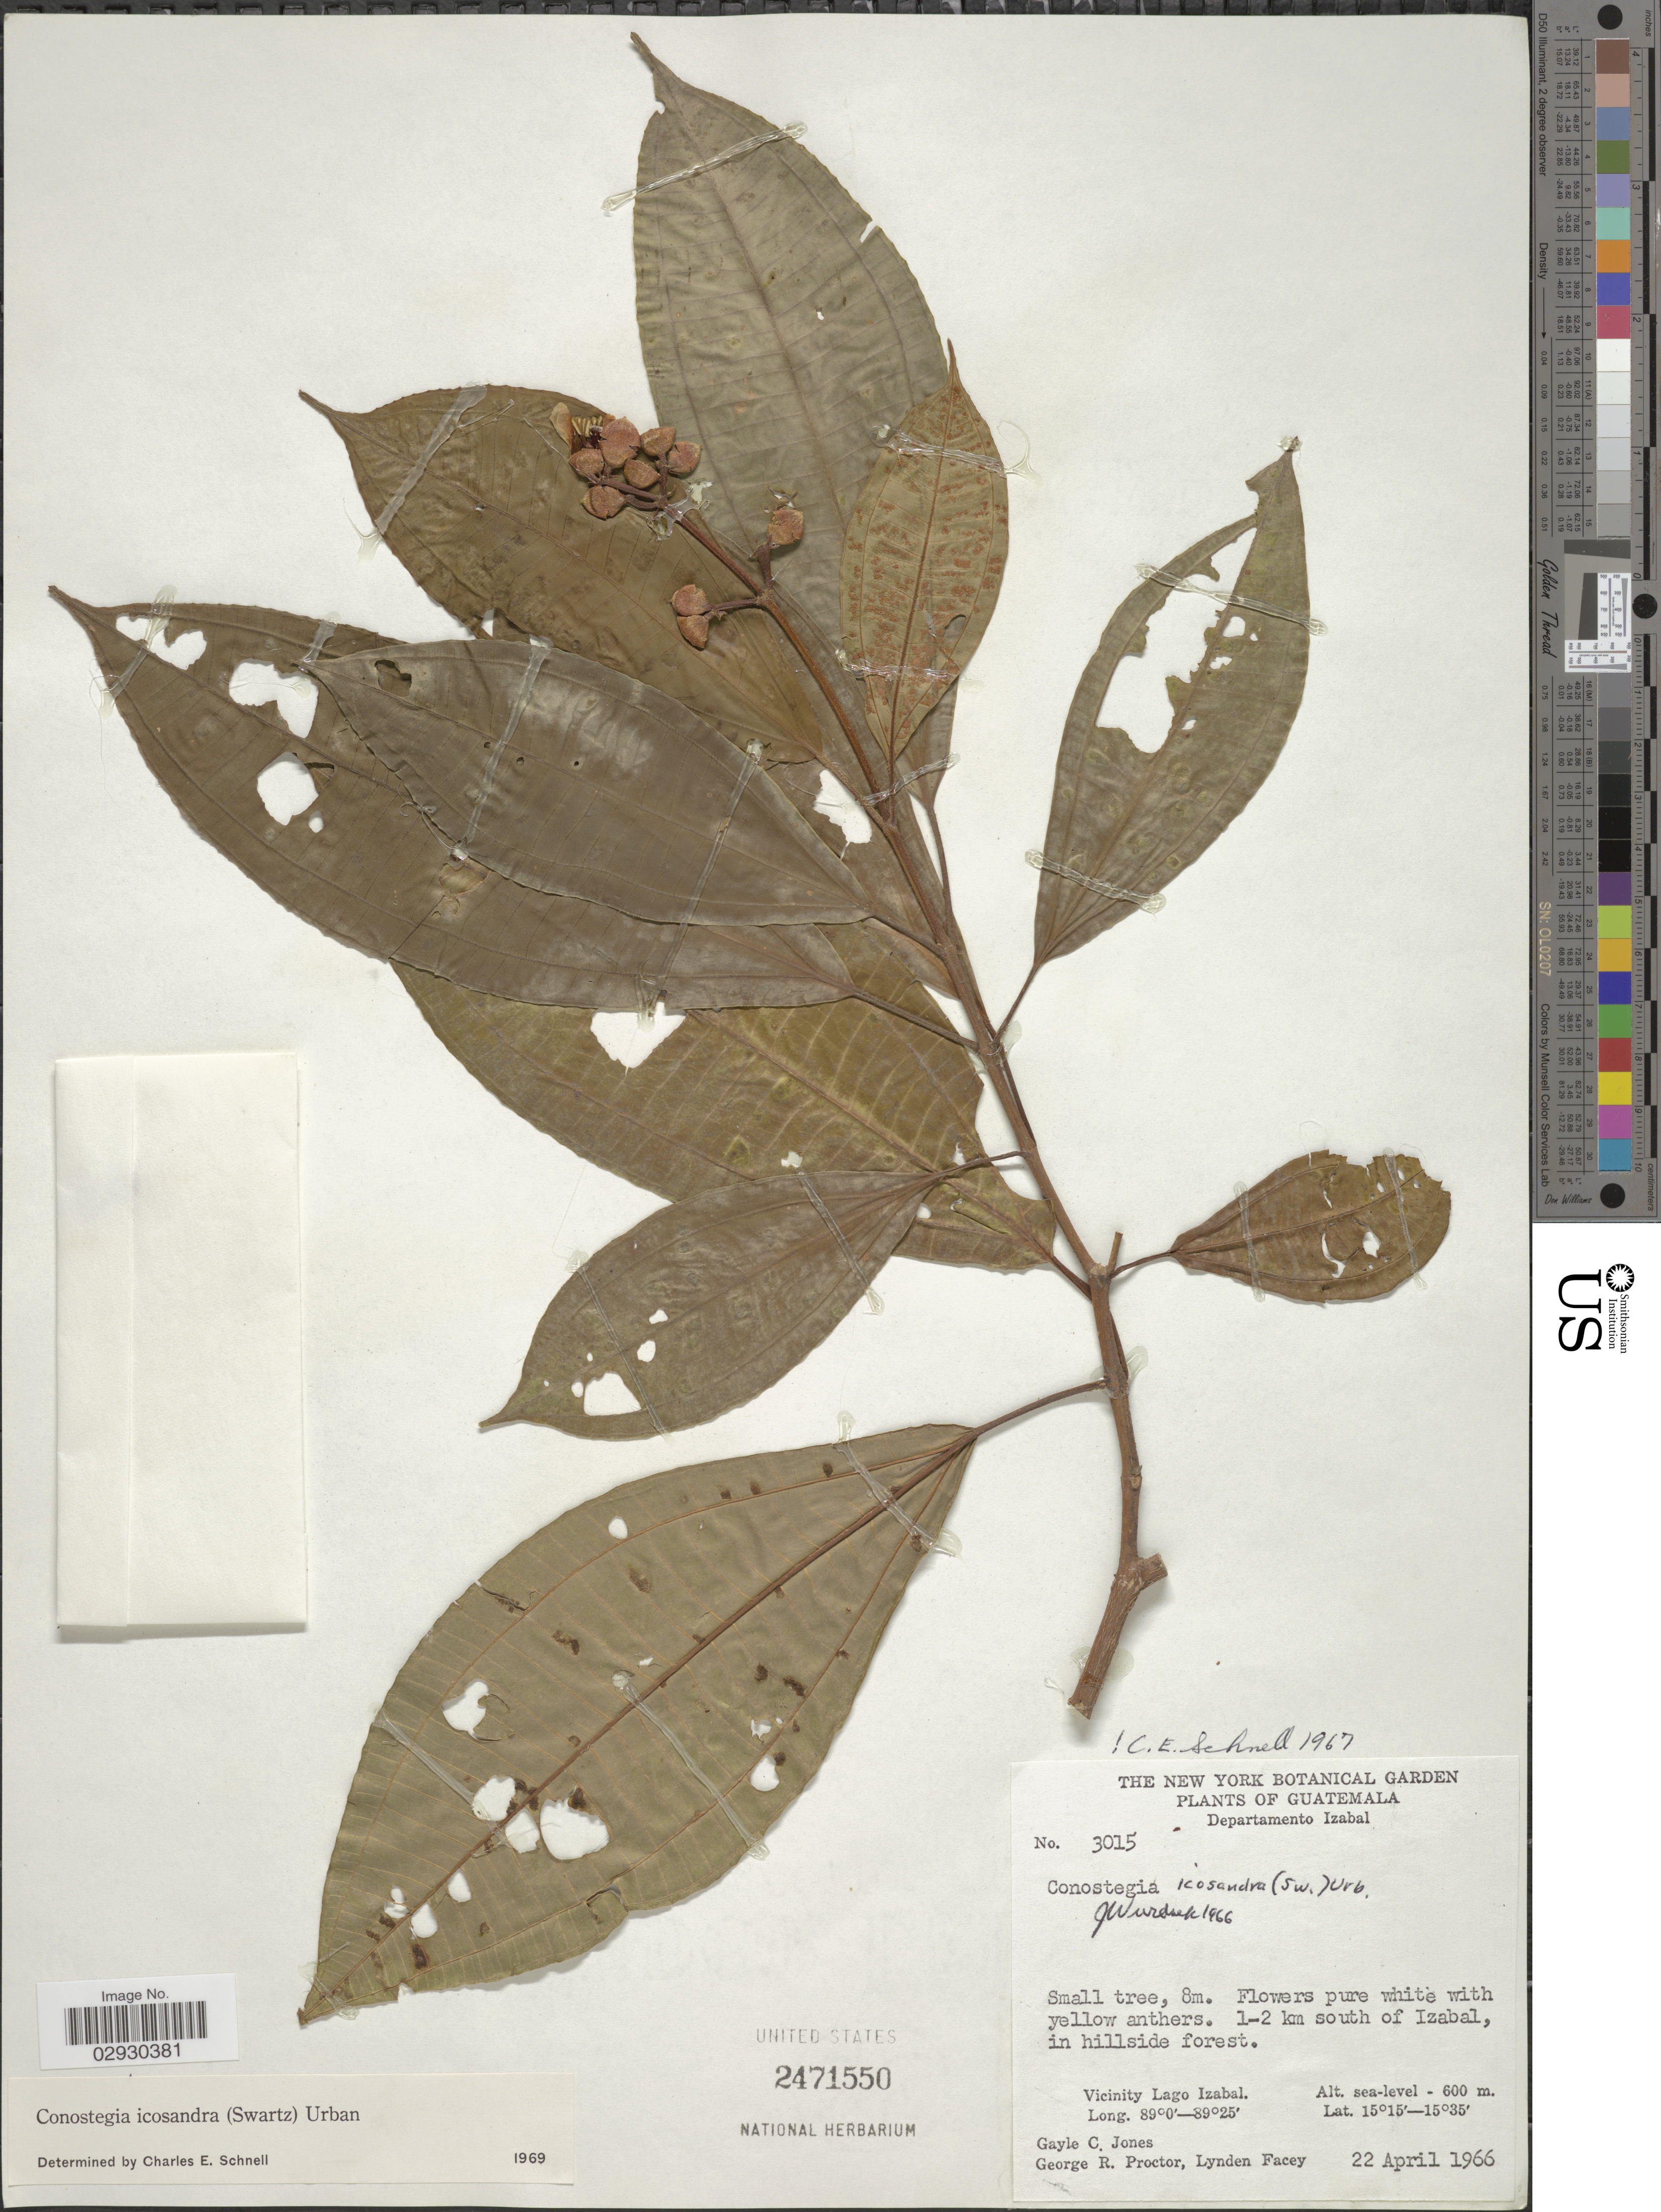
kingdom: Plantae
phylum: Tracheophyta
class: Magnoliopsida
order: Myrtales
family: Melastomataceae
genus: Conostegia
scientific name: Conostegia icosandra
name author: (Sw.) Urb.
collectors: G. C. Jones, G. Proctor & L. Facey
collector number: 3015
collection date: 1966-04-22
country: Guatemala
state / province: Izabal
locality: Departamento Izabal. 1-2 km south of Izabal, in hillside forest. Vicinity Lago Izabal.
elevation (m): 0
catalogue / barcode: US 2471550